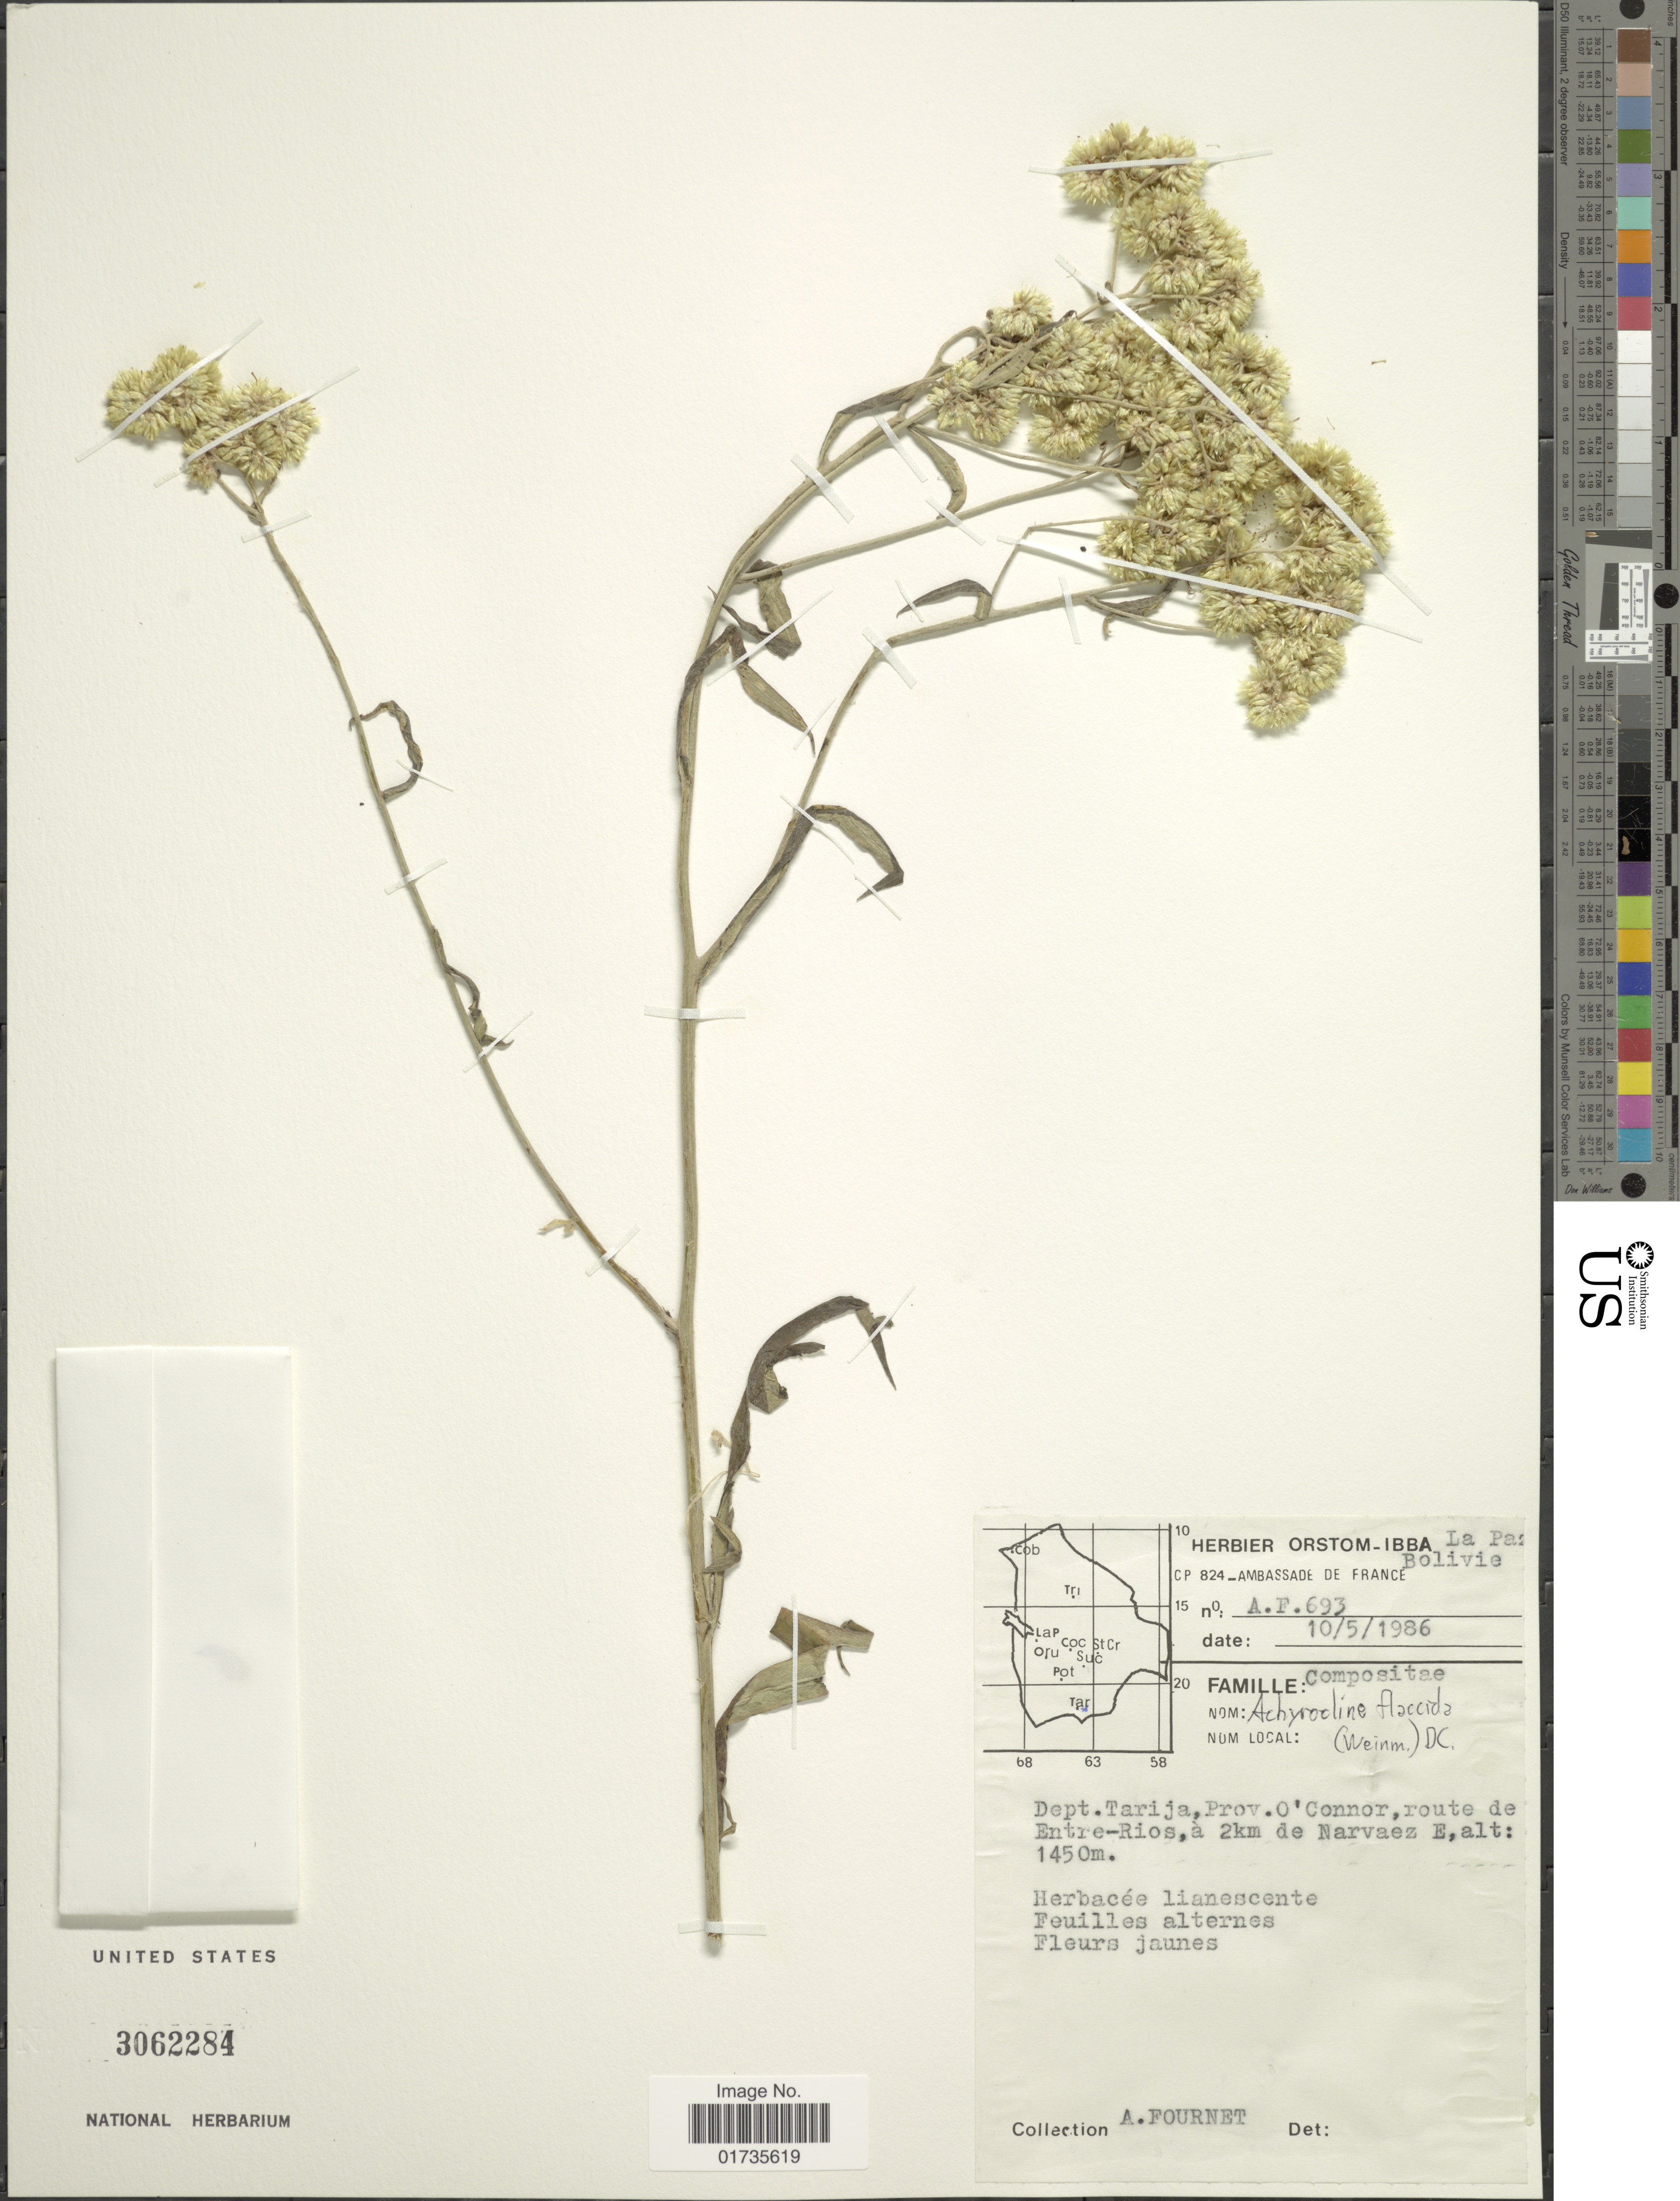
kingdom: Plantae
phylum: Tracheophyta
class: Magnoliopsida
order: Asterales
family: Asteraceae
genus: Achyrocline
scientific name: Achyrocline flaccida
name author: (Weinm.) DC.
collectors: A. Fournet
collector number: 693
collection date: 1986-05-10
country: Bolivia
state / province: La Paz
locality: La Paz, Bolivia. Dept. Tarija, Prov. O'Connor, route de Entre-Rios, a 2km de Narvaez E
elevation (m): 1450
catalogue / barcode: US 3062284